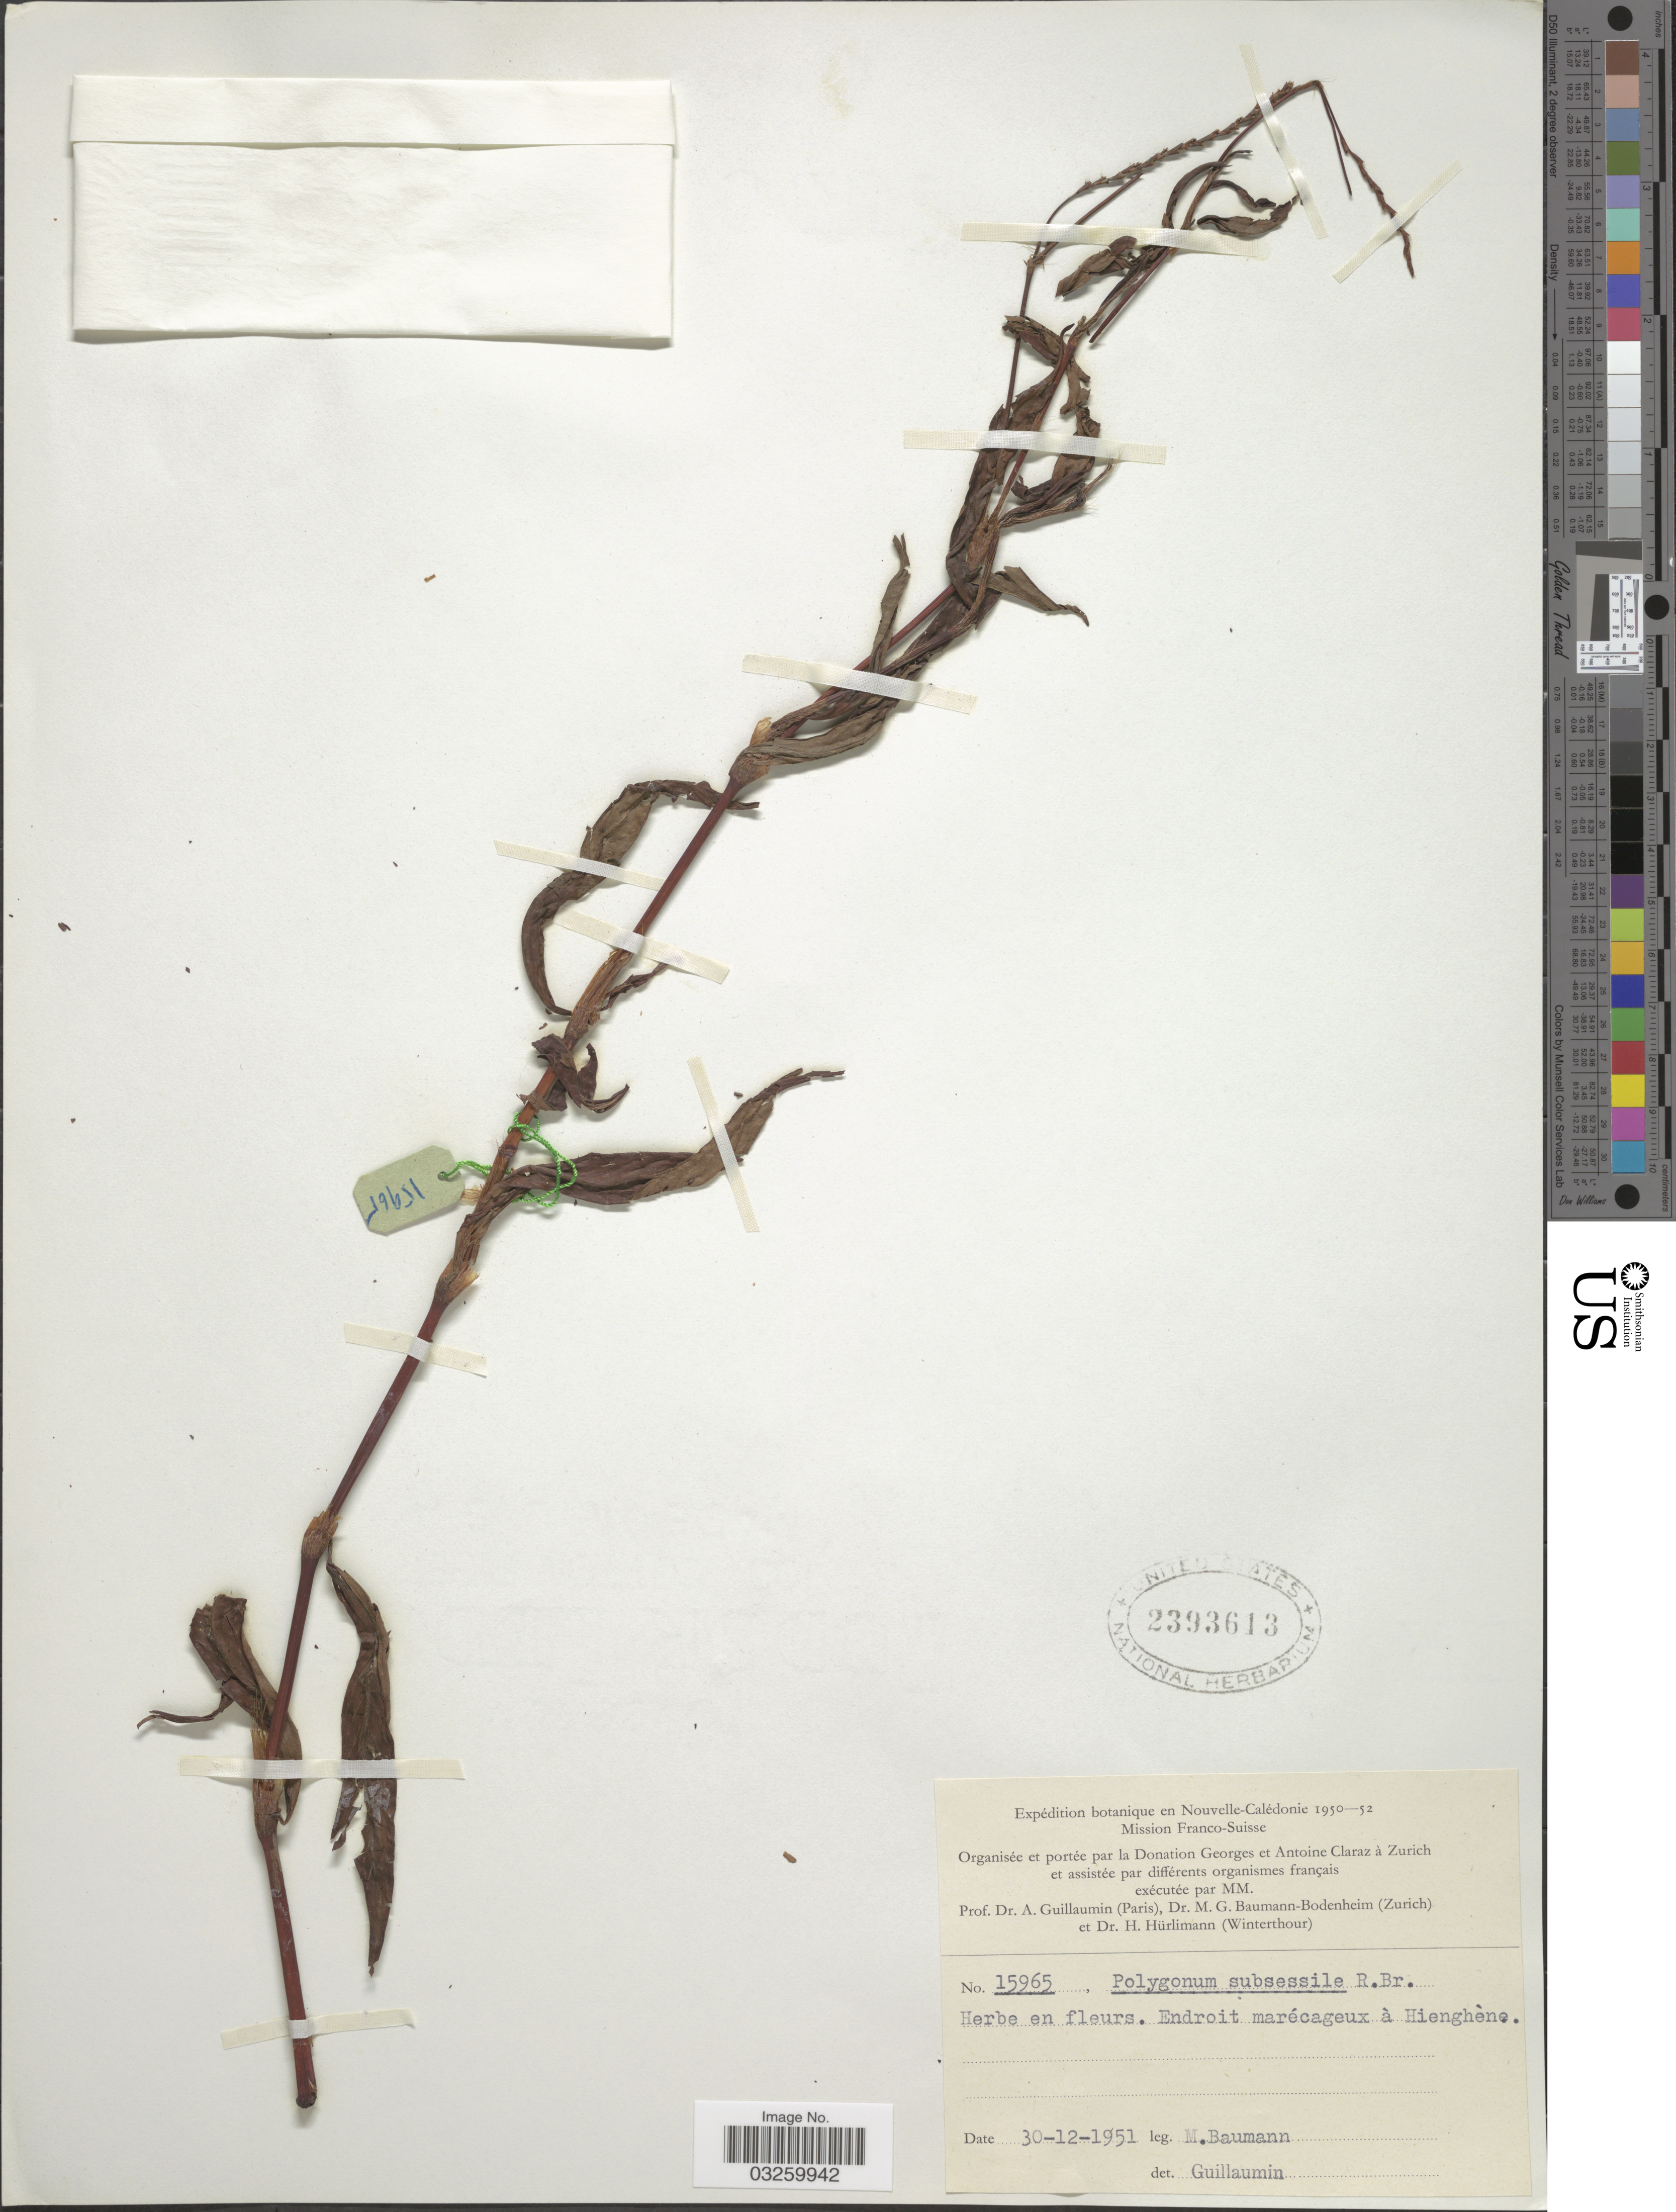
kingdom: Plantae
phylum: Tracheophyta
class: Magnoliopsida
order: Caryophyllales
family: Polygonaceae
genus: Persicaria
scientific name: Persicaria subsessilis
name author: (R. Br.) K.L. Wilson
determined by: Wagner, W. L., (BOT), Smithsonian Institution - National Museum of Natural History (UNITED STATES)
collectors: M. Baumann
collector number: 15965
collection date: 1951-12-30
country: New Caledonia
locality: Nouvelle-Calédonie. Mission Franco-Suisse. Endroit marécageux à Hienghène.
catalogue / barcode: US 2393613